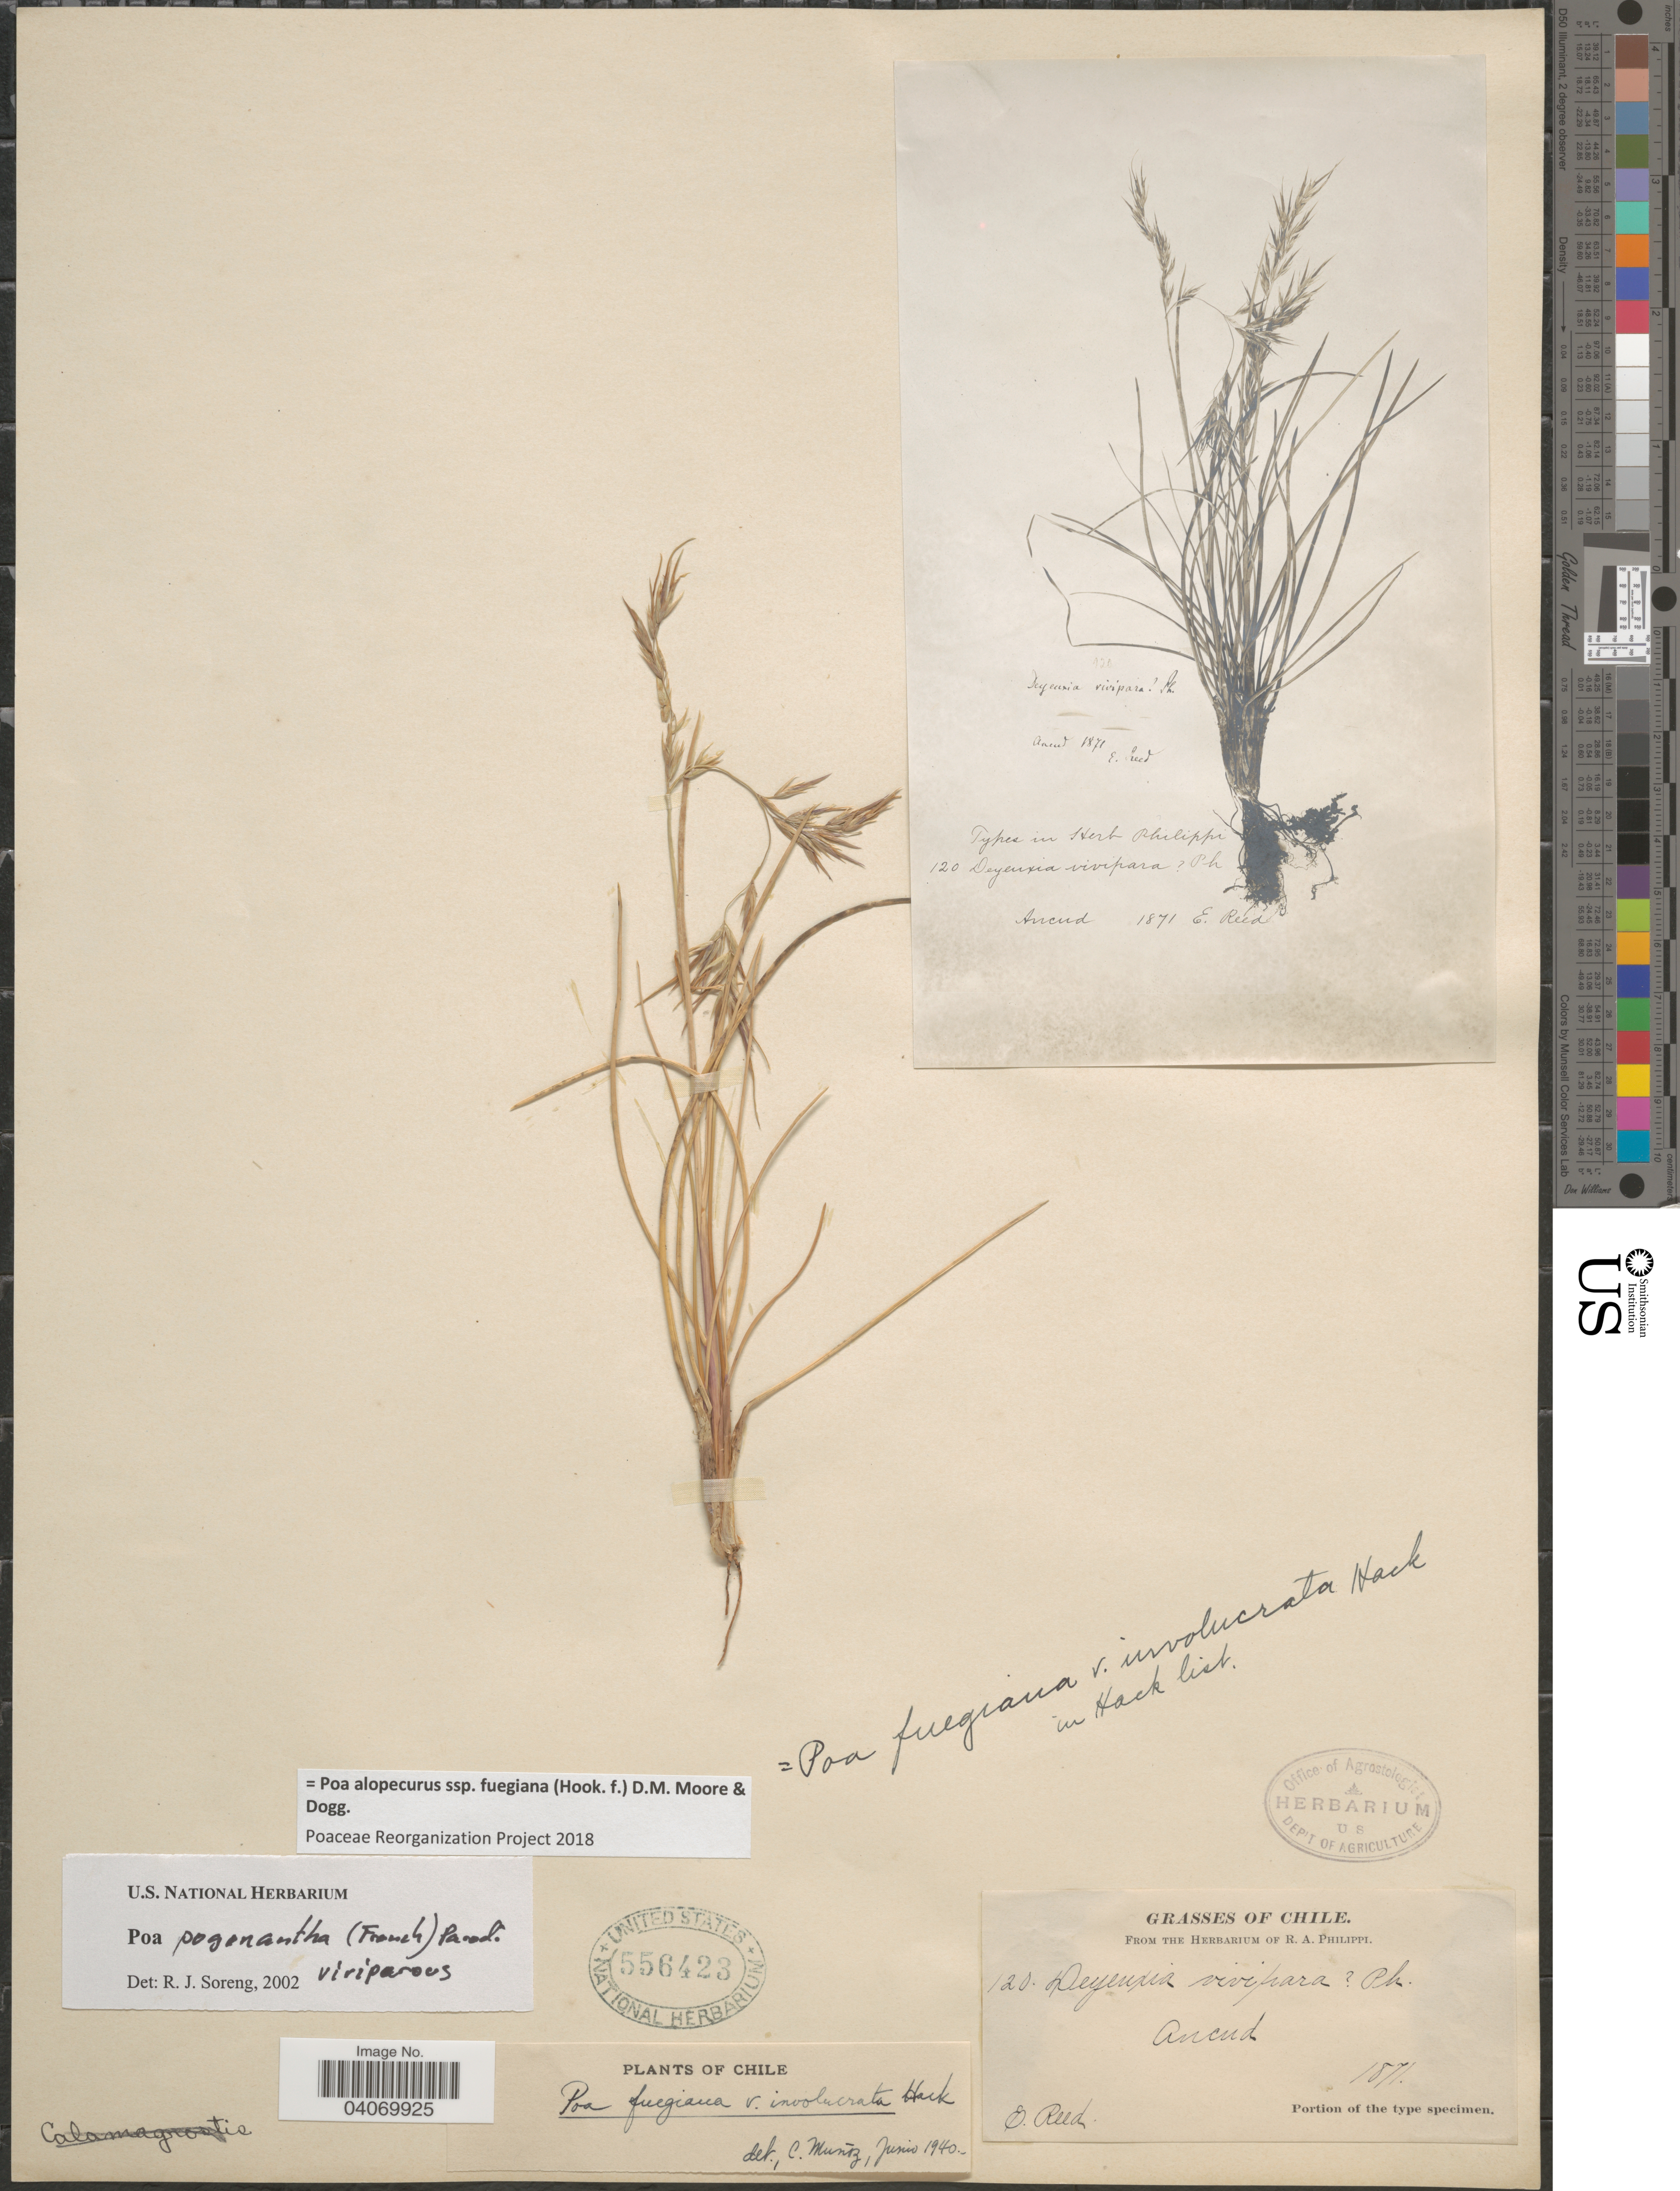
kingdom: Plantae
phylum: Tracheophyta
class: Liliopsida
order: Poales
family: Poaceae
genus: Poa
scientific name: Poa alopecurus subsp. fuegiana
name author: (Hook. f.) D.M. Moore & Dogg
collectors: E. Reed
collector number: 120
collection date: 1871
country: Chile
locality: Ancud.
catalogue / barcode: US 556423